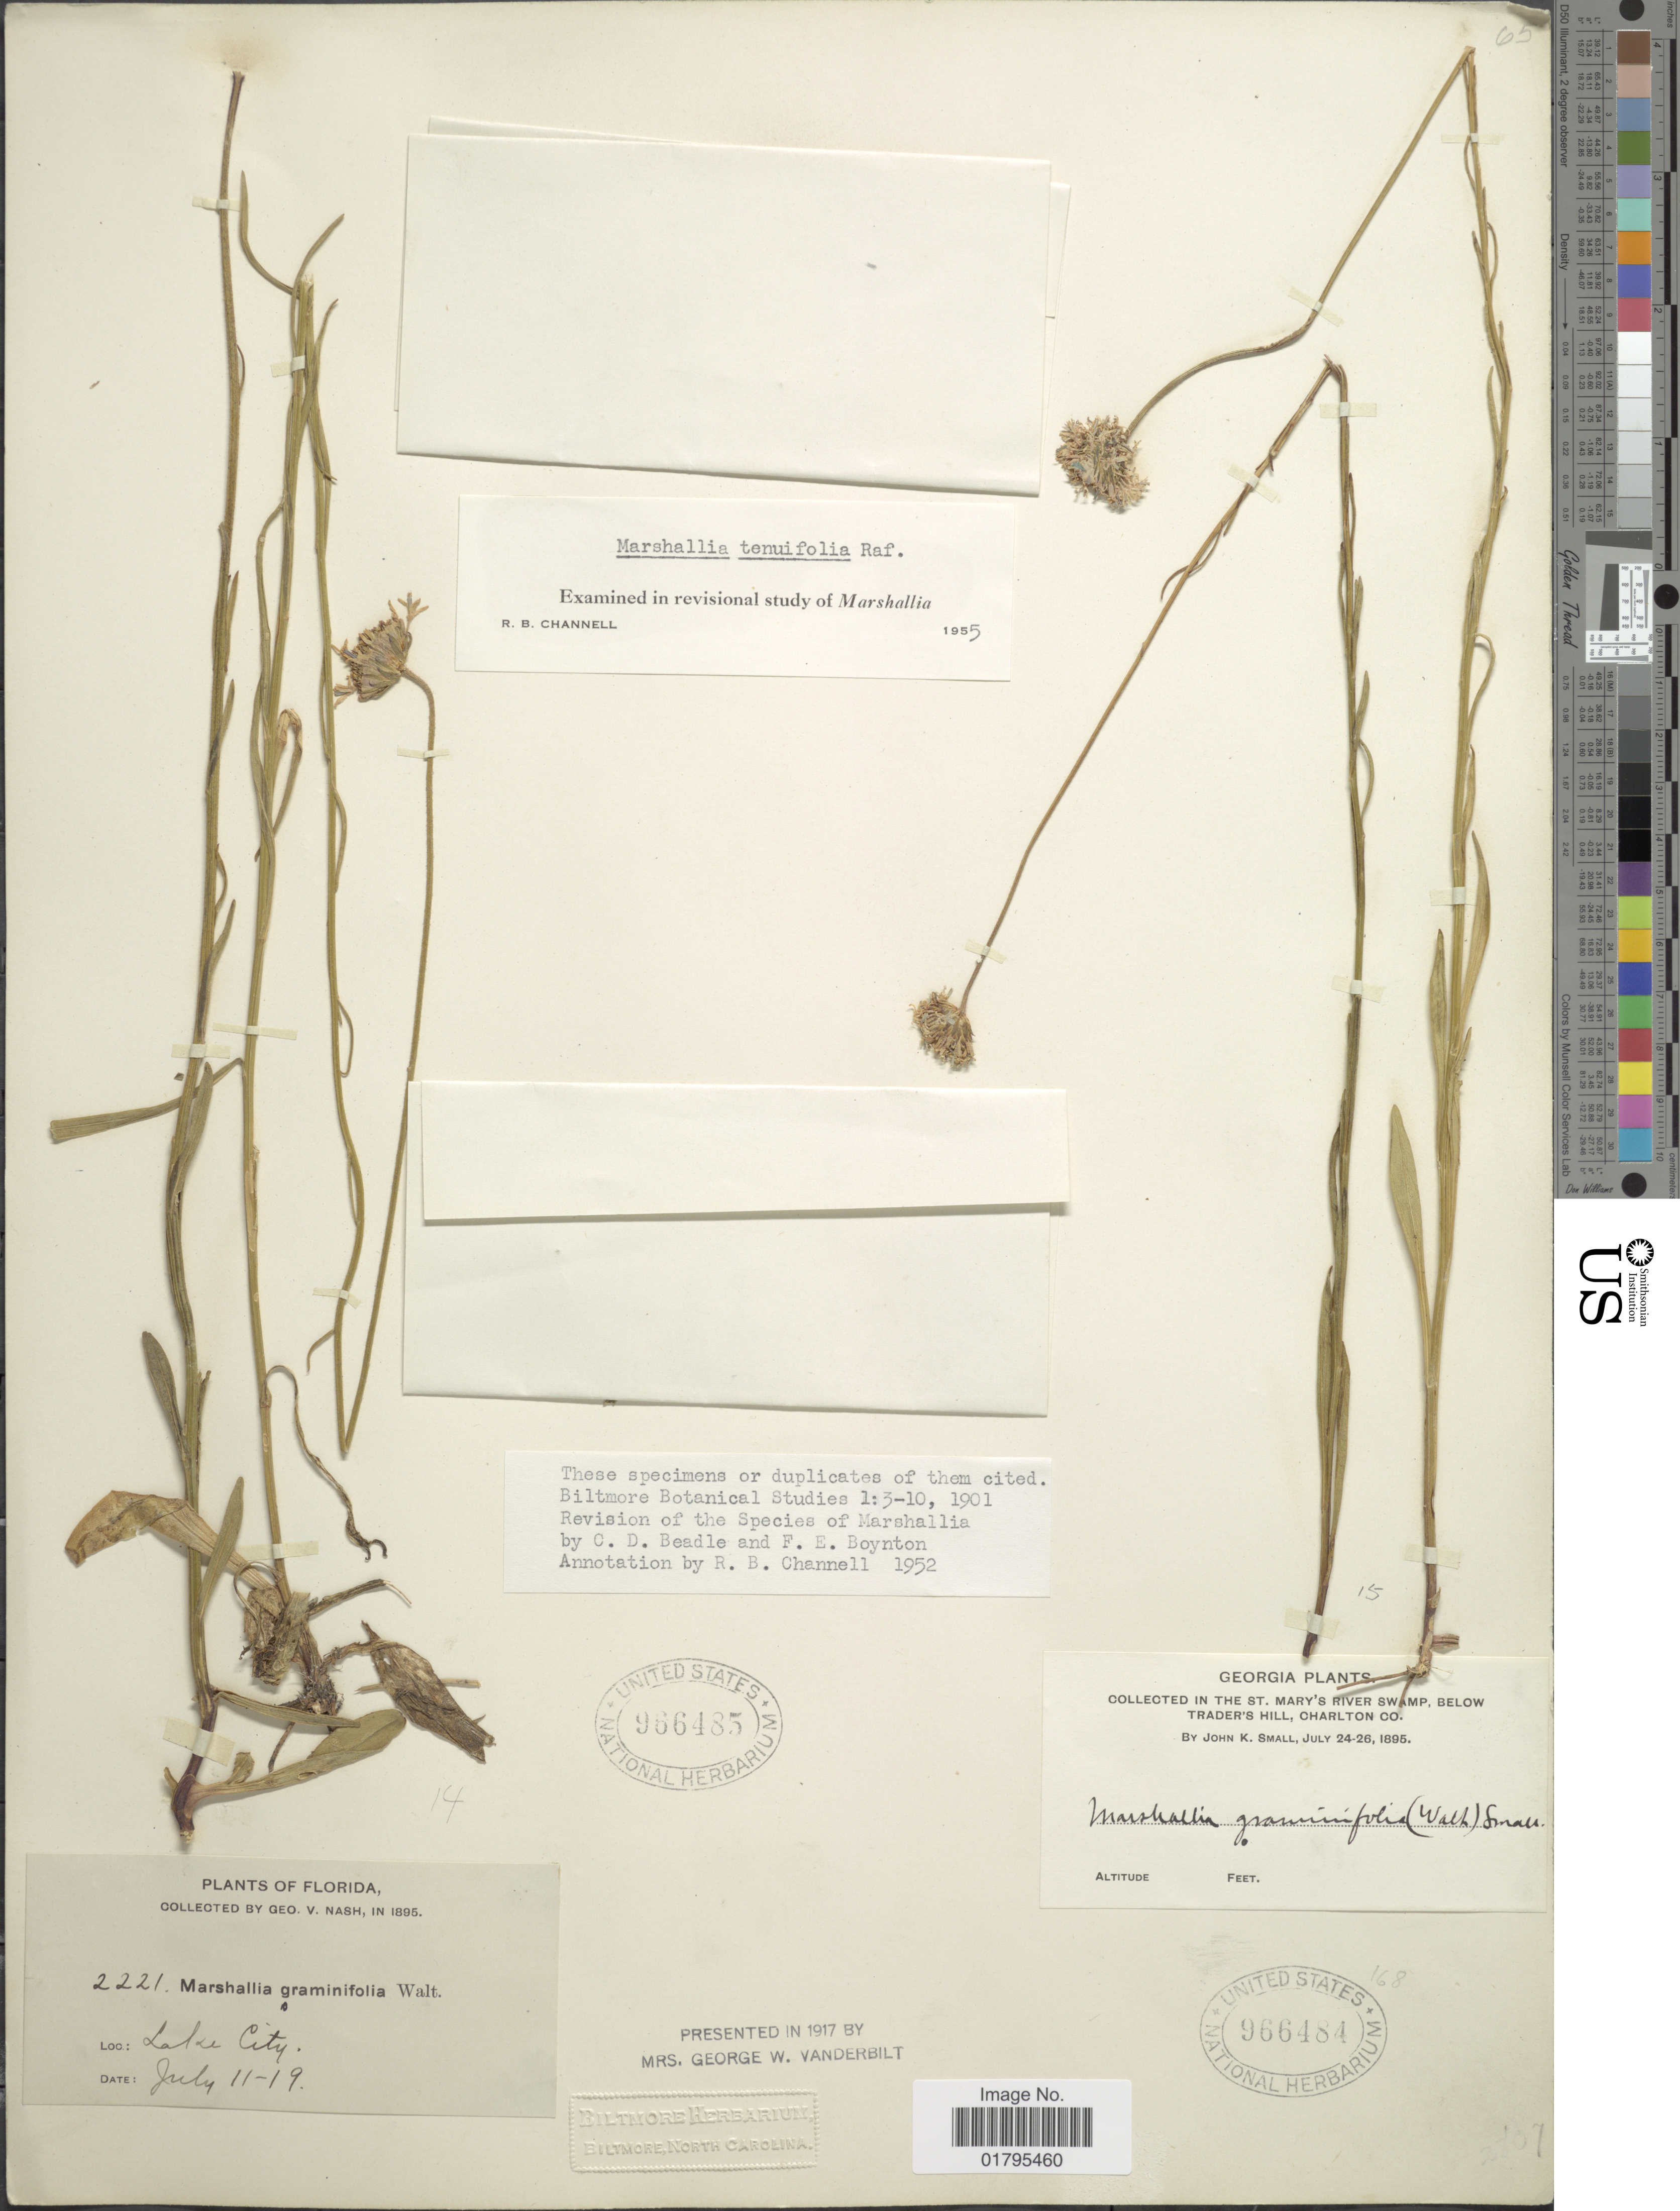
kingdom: Plantae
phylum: Tracheophyta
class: Magnoliopsida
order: Asterales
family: Asteraceae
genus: Marshallia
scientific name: Marshallia tenuifolia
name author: Raf.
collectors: J. K. Small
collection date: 1895-07-24/1895-07-26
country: United States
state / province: Georgia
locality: In The St. Mary's River Swamp, Below Trader's Hill, Charlton Co.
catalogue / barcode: US 966484-2